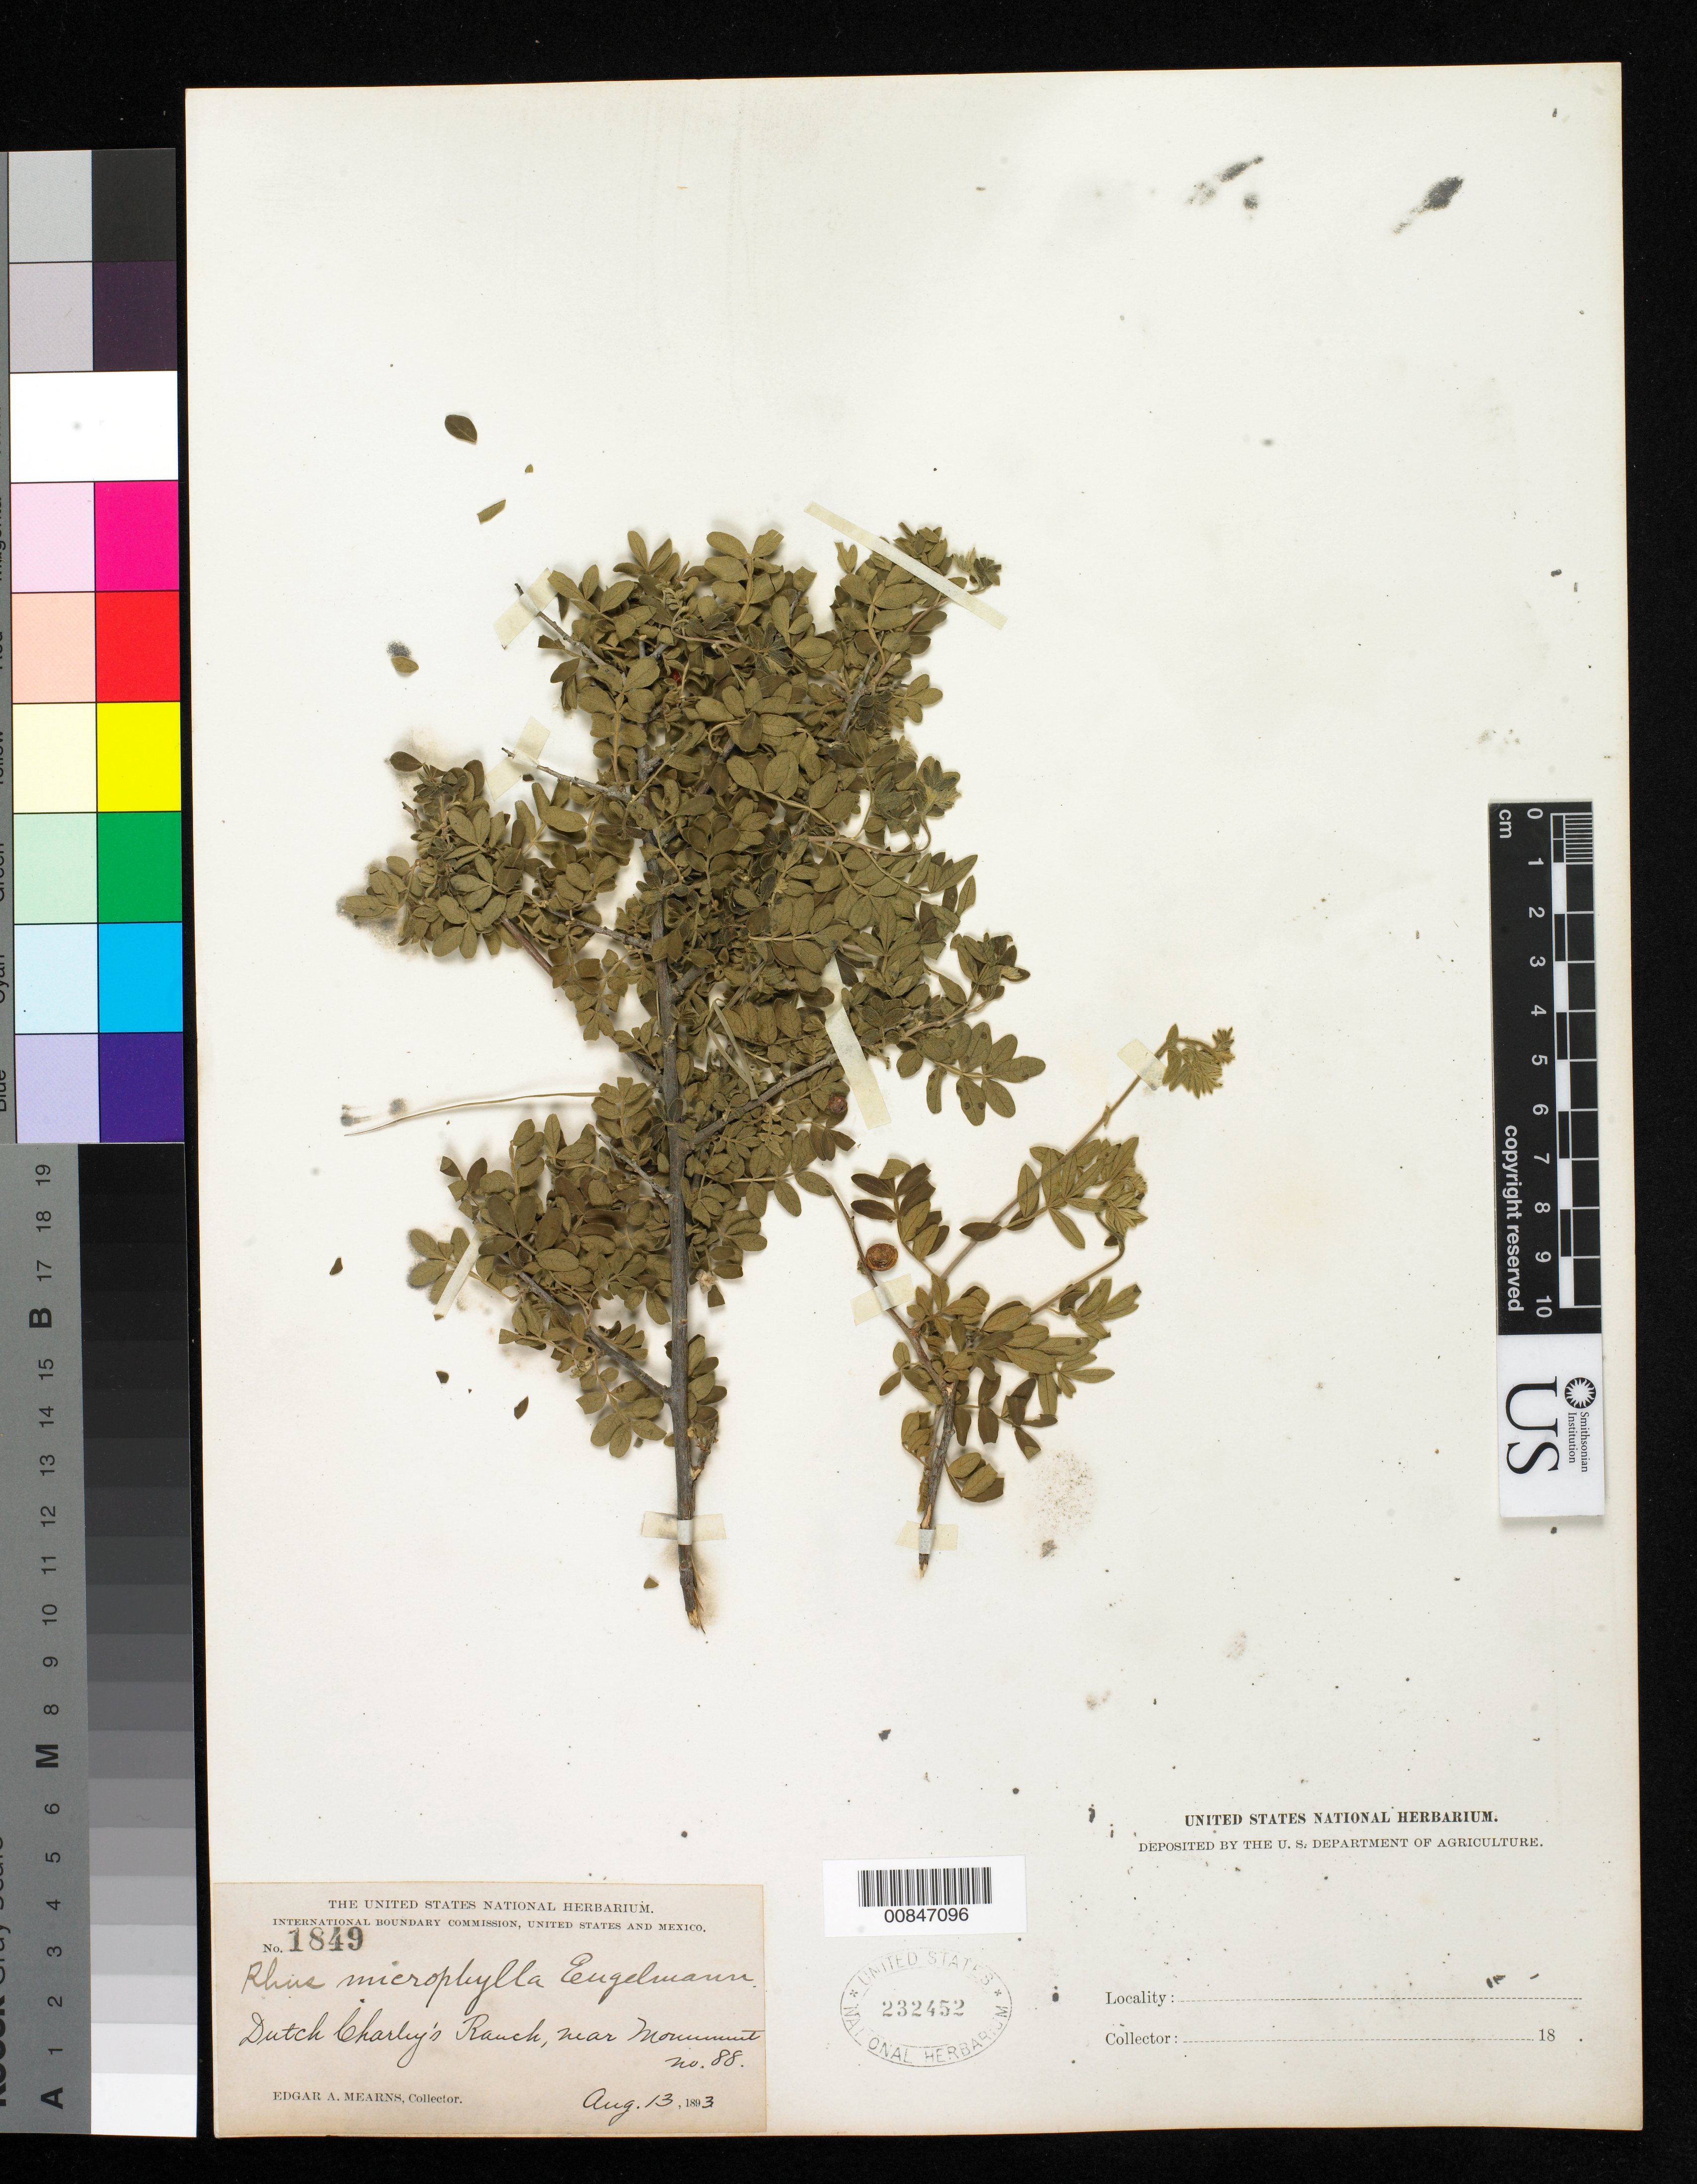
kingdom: Plantae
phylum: Tracheophyta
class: Magnoliopsida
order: Sapindales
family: Anacardiaceae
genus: Rhus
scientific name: Rhus microphylla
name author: Engelm.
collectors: E. A. Mearns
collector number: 1849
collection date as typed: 13 Aug 1893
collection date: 1893-08-13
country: United States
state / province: Arizona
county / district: Cochise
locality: Dutch Charley's Ranch, near Monument no. 88.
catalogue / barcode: US 232452